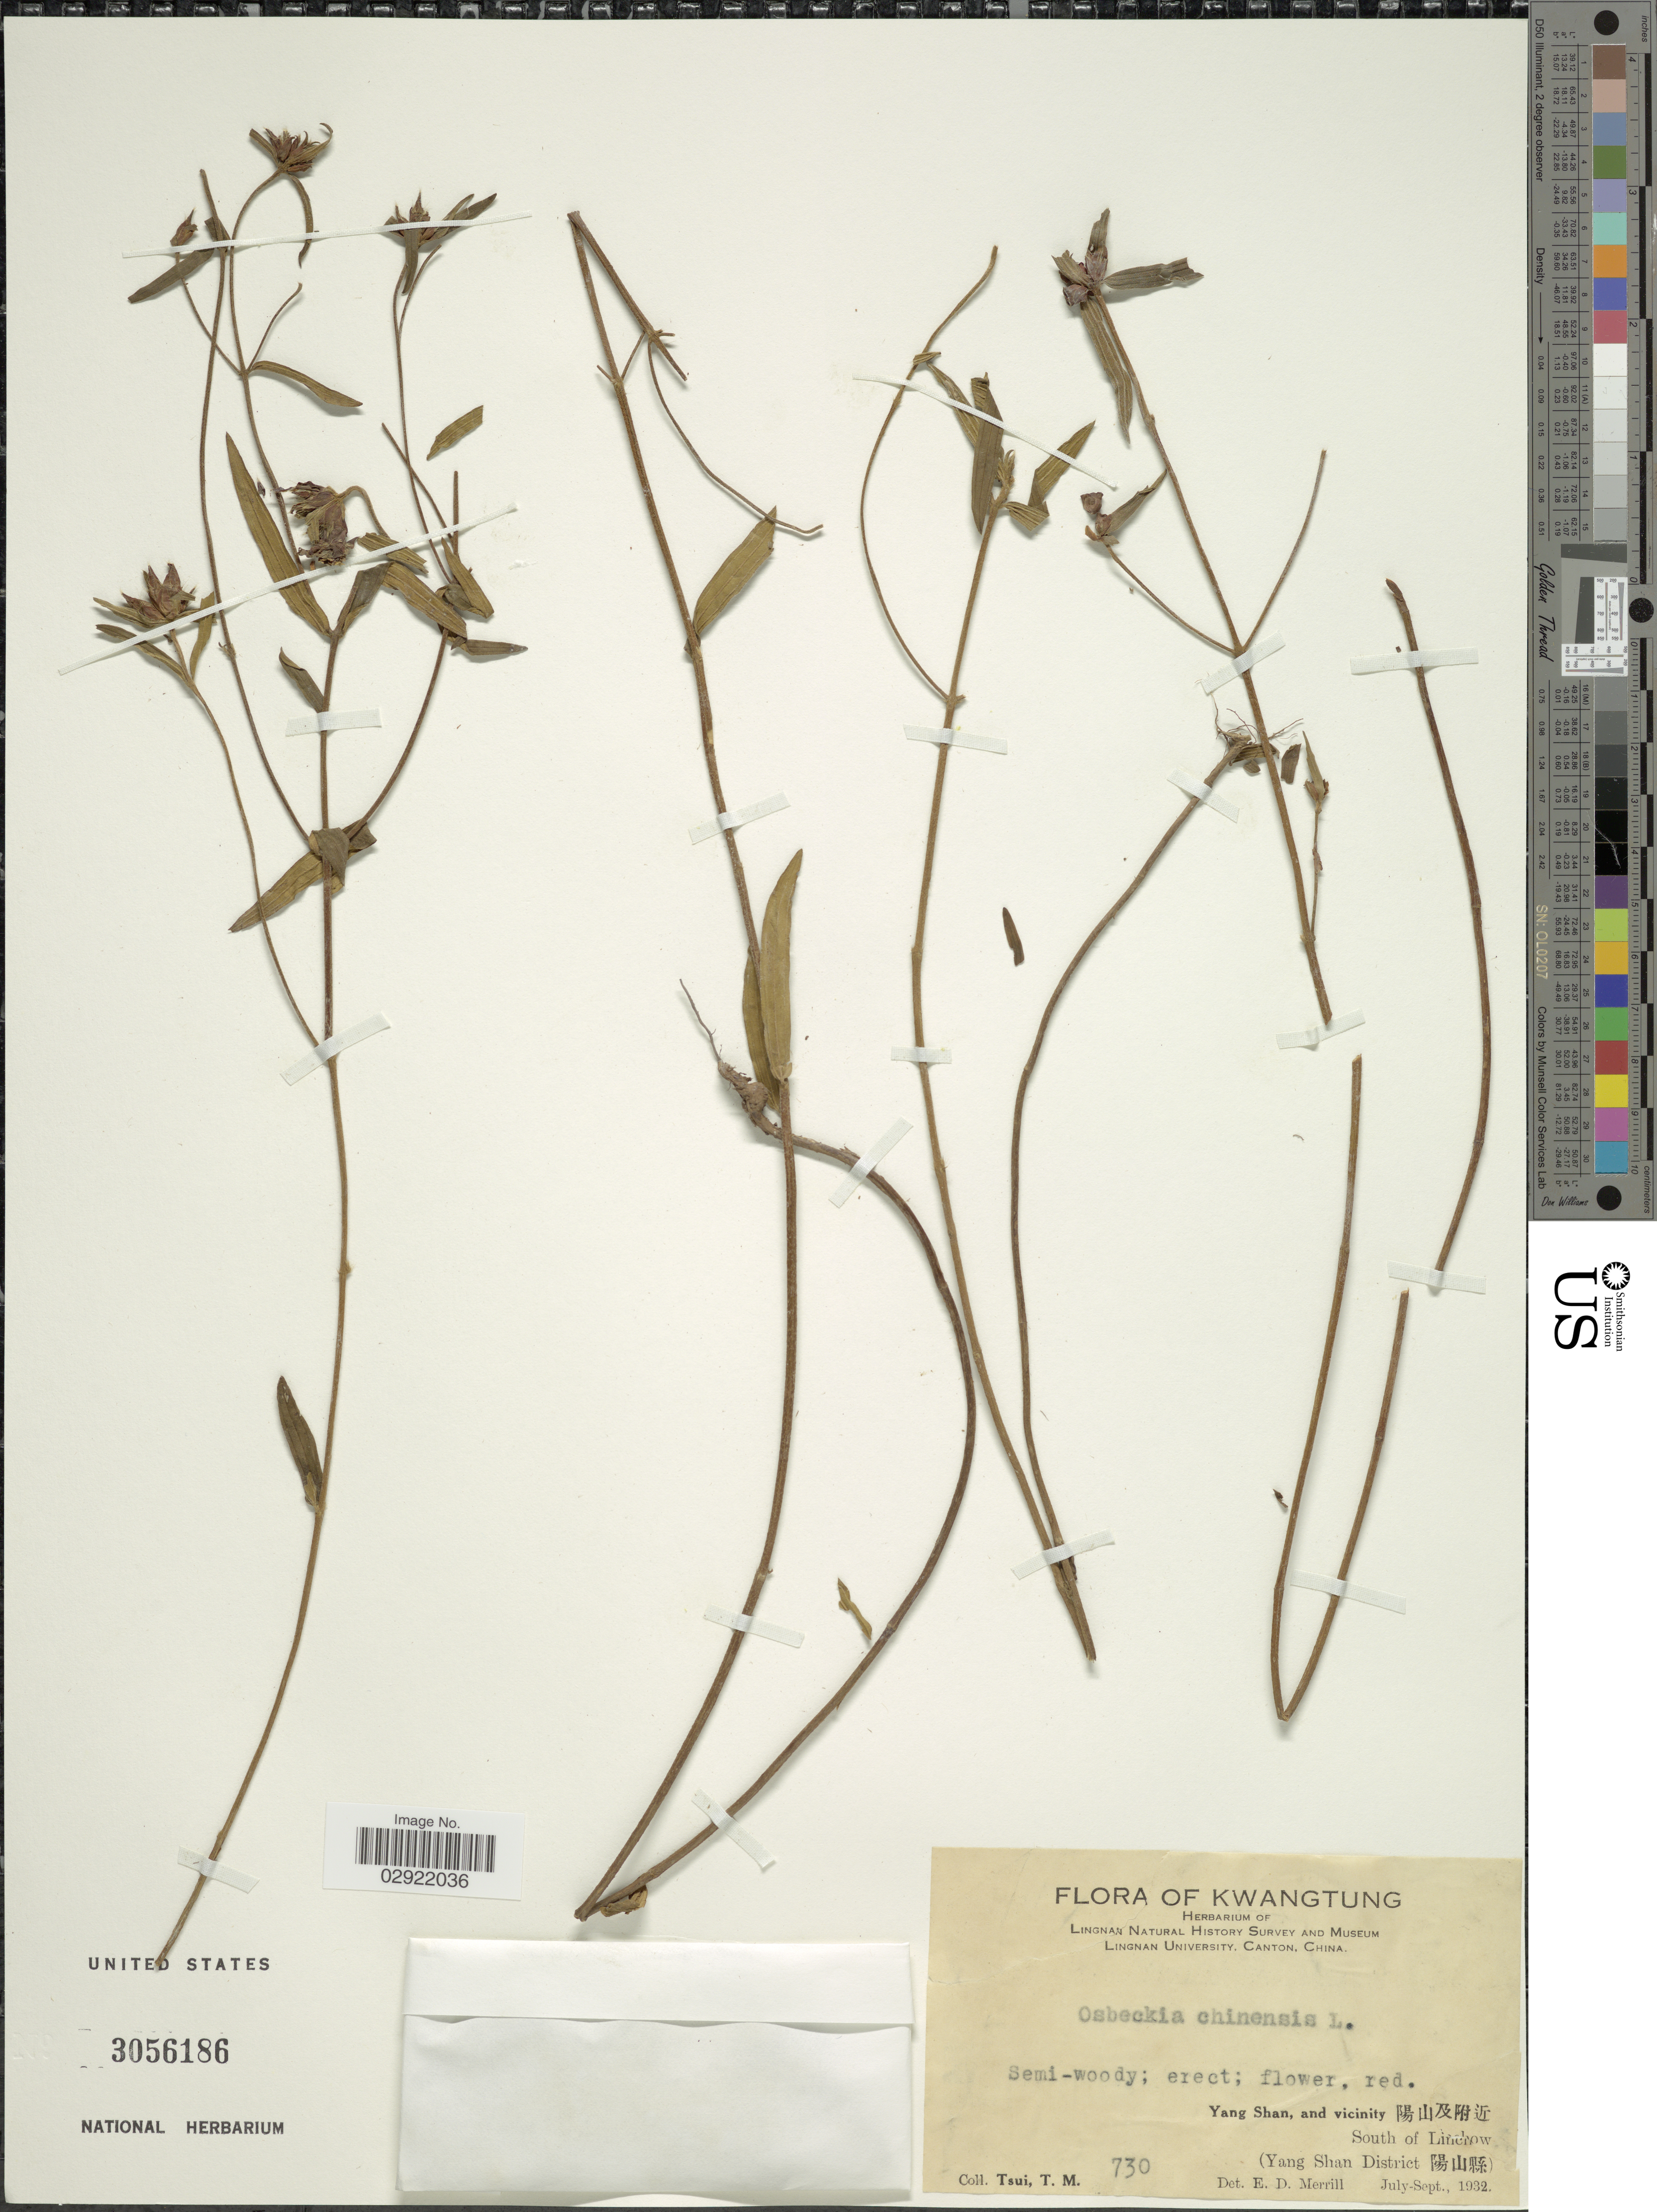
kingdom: Plantae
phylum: Tracheophyta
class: Magnoliopsida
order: Myrtales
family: Melastomataceae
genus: Osbeckia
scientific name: Osbeckia chinensis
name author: L.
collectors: T. Tsui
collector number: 730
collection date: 1932-07/1932-09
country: China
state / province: Guangdong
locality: Kwangtung. Yang Shan, and vicinity. South of Linchow. (Yang Shan District).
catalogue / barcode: US 3056186